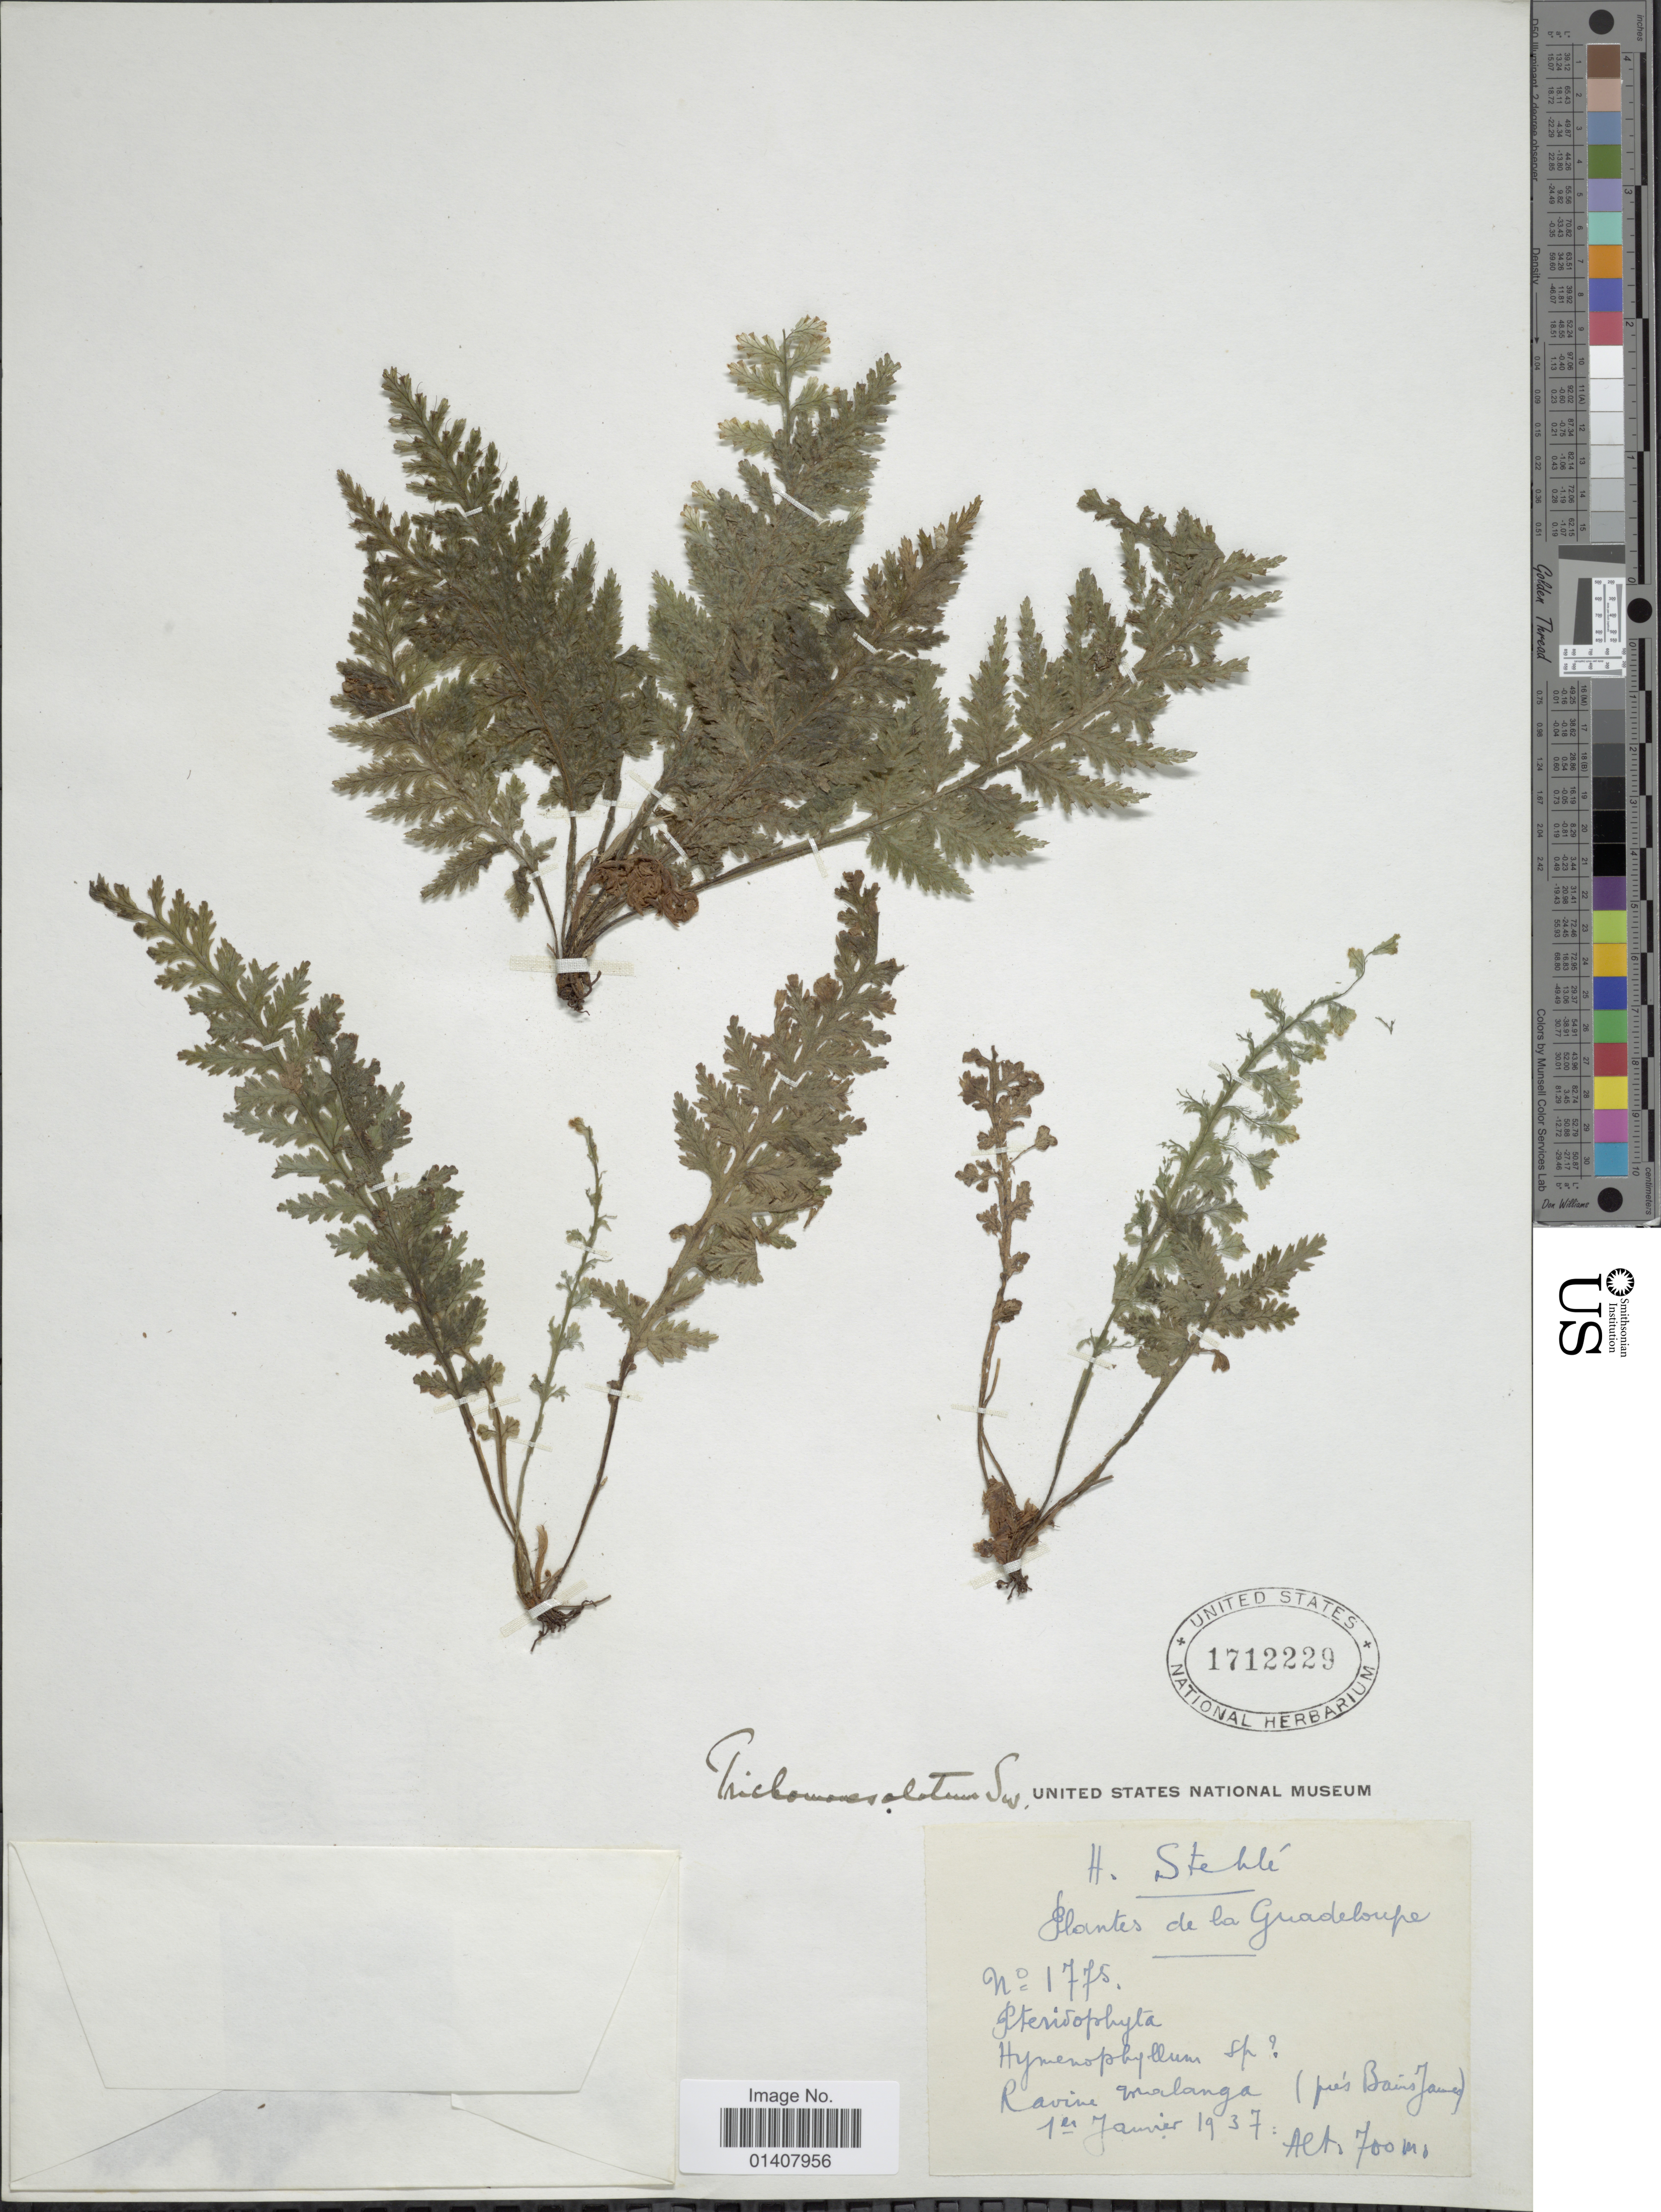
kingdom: Plantae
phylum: Tracheophyta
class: Polypodiopsida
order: Hymenophyllales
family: Hymenophyllaceae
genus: Trichomanes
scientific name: Trichomanes alatum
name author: Sw.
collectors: H. Stehlé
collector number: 1775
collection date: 1937-01-01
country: Guadeloupe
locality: Guadeloupe, Ravine Malanga (près Bains Jaunes)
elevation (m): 700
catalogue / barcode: US 1712229